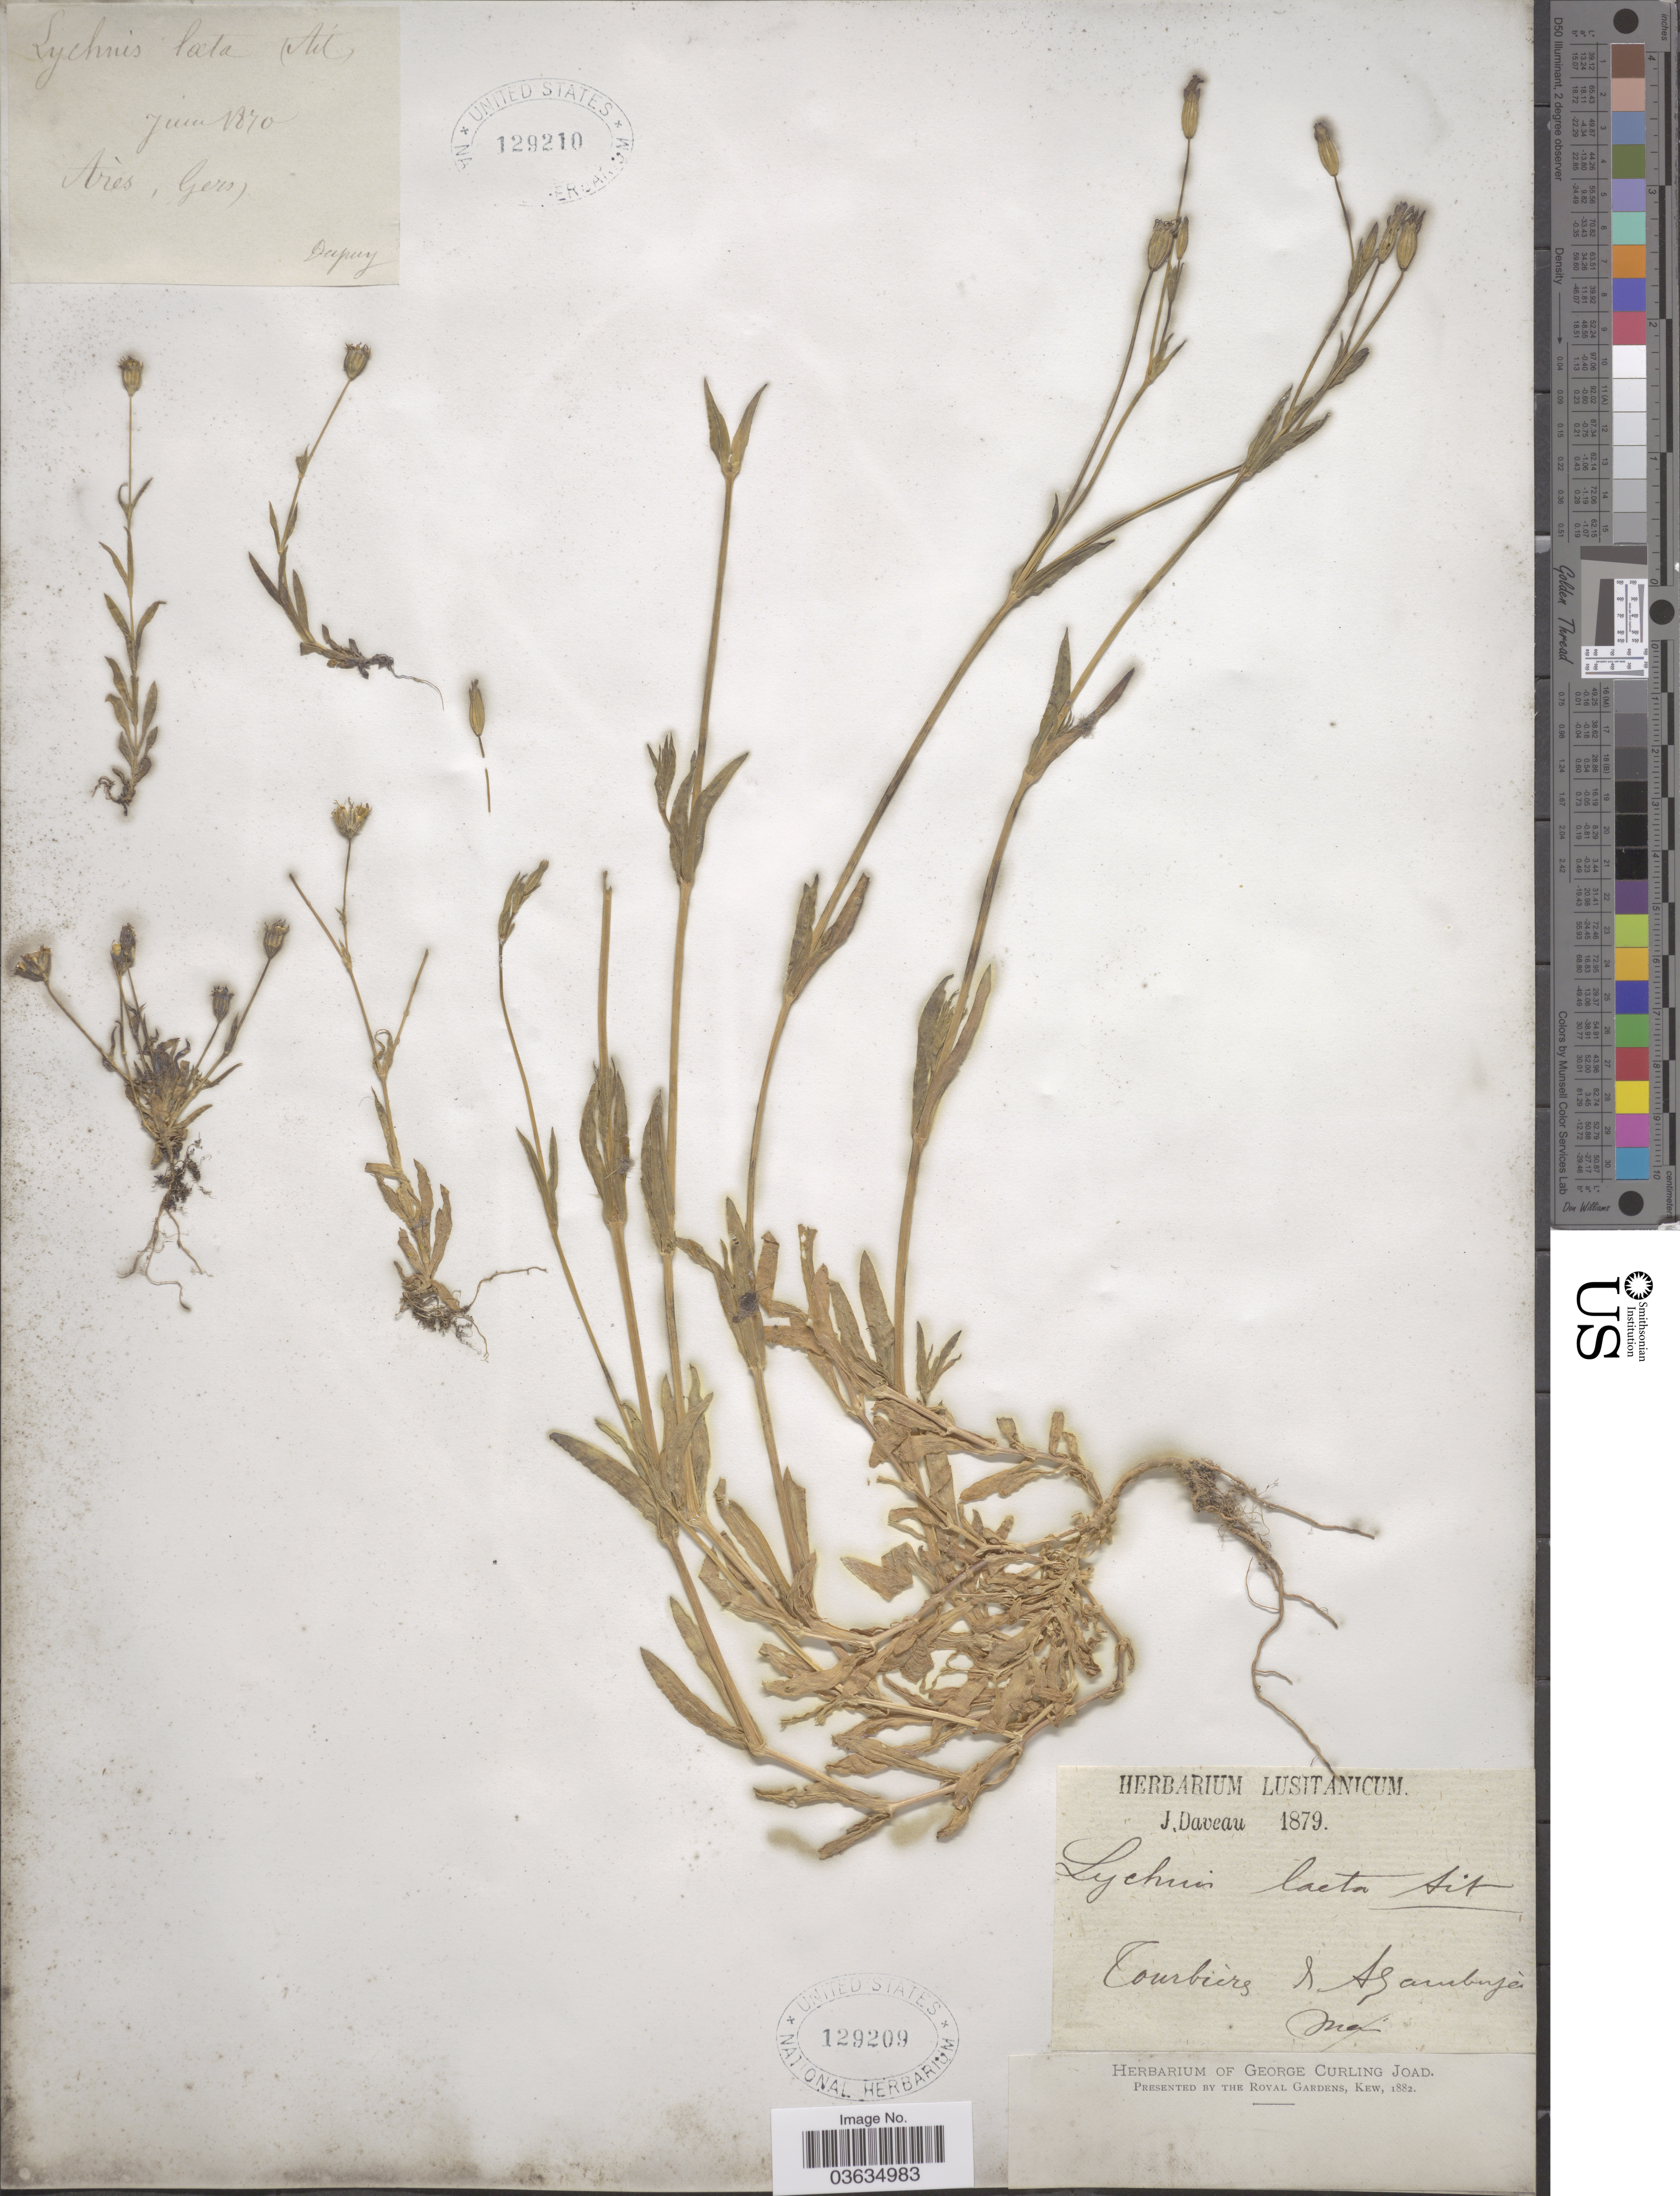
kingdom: Plantae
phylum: Tracheophyta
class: Magnoliopsida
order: Caryophyllales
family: Caryophyllaceae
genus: Eudianthe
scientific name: Eudianthe laeta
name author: (Aiton) Rchb. ex Willk.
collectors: J. Daveau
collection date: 1879-05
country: Portugal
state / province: Coimbra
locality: Combiers d Azambuja.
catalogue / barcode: US 129209